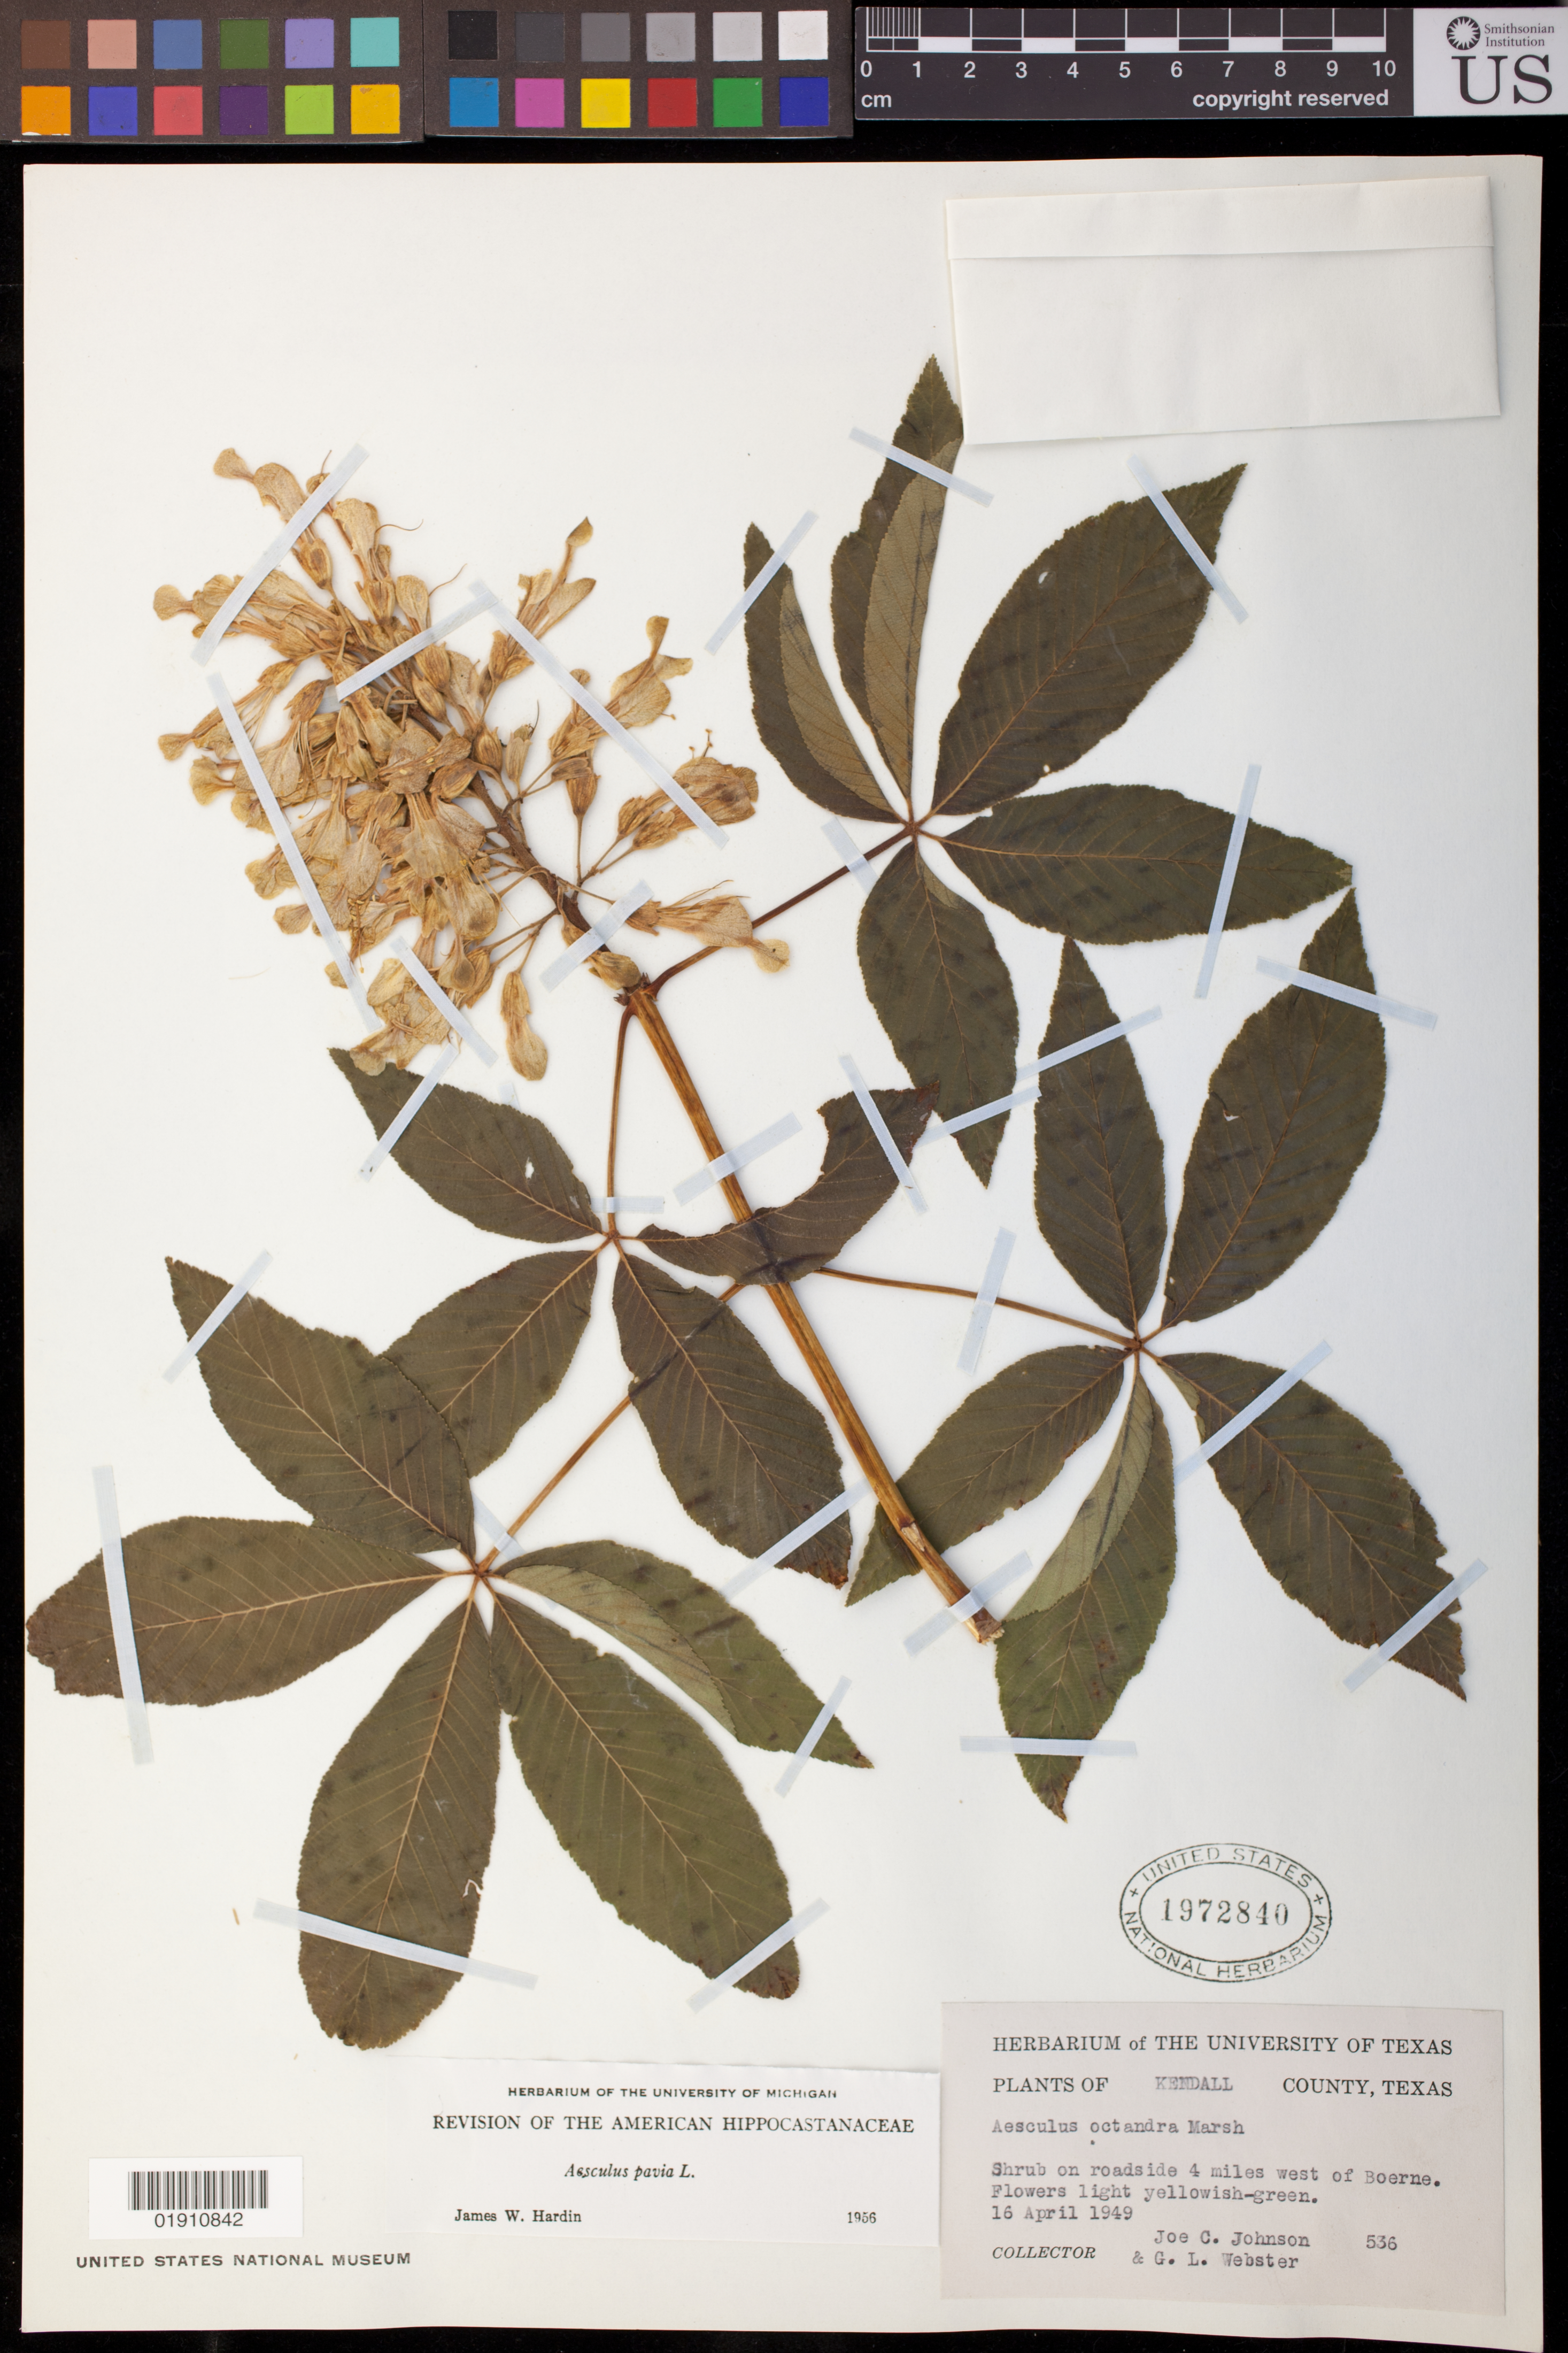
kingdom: Plantae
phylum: Tracheophyta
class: Magnoliopsida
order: Sapindales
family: Sapindaceae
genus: Aesculus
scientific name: Aesculus pavia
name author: L.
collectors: J. C. Johnson & G. L. Webster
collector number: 536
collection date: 1949-04-16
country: United States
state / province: Texas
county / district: Kendall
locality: Roadside 4 miles west of Boerne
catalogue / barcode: US 1972840